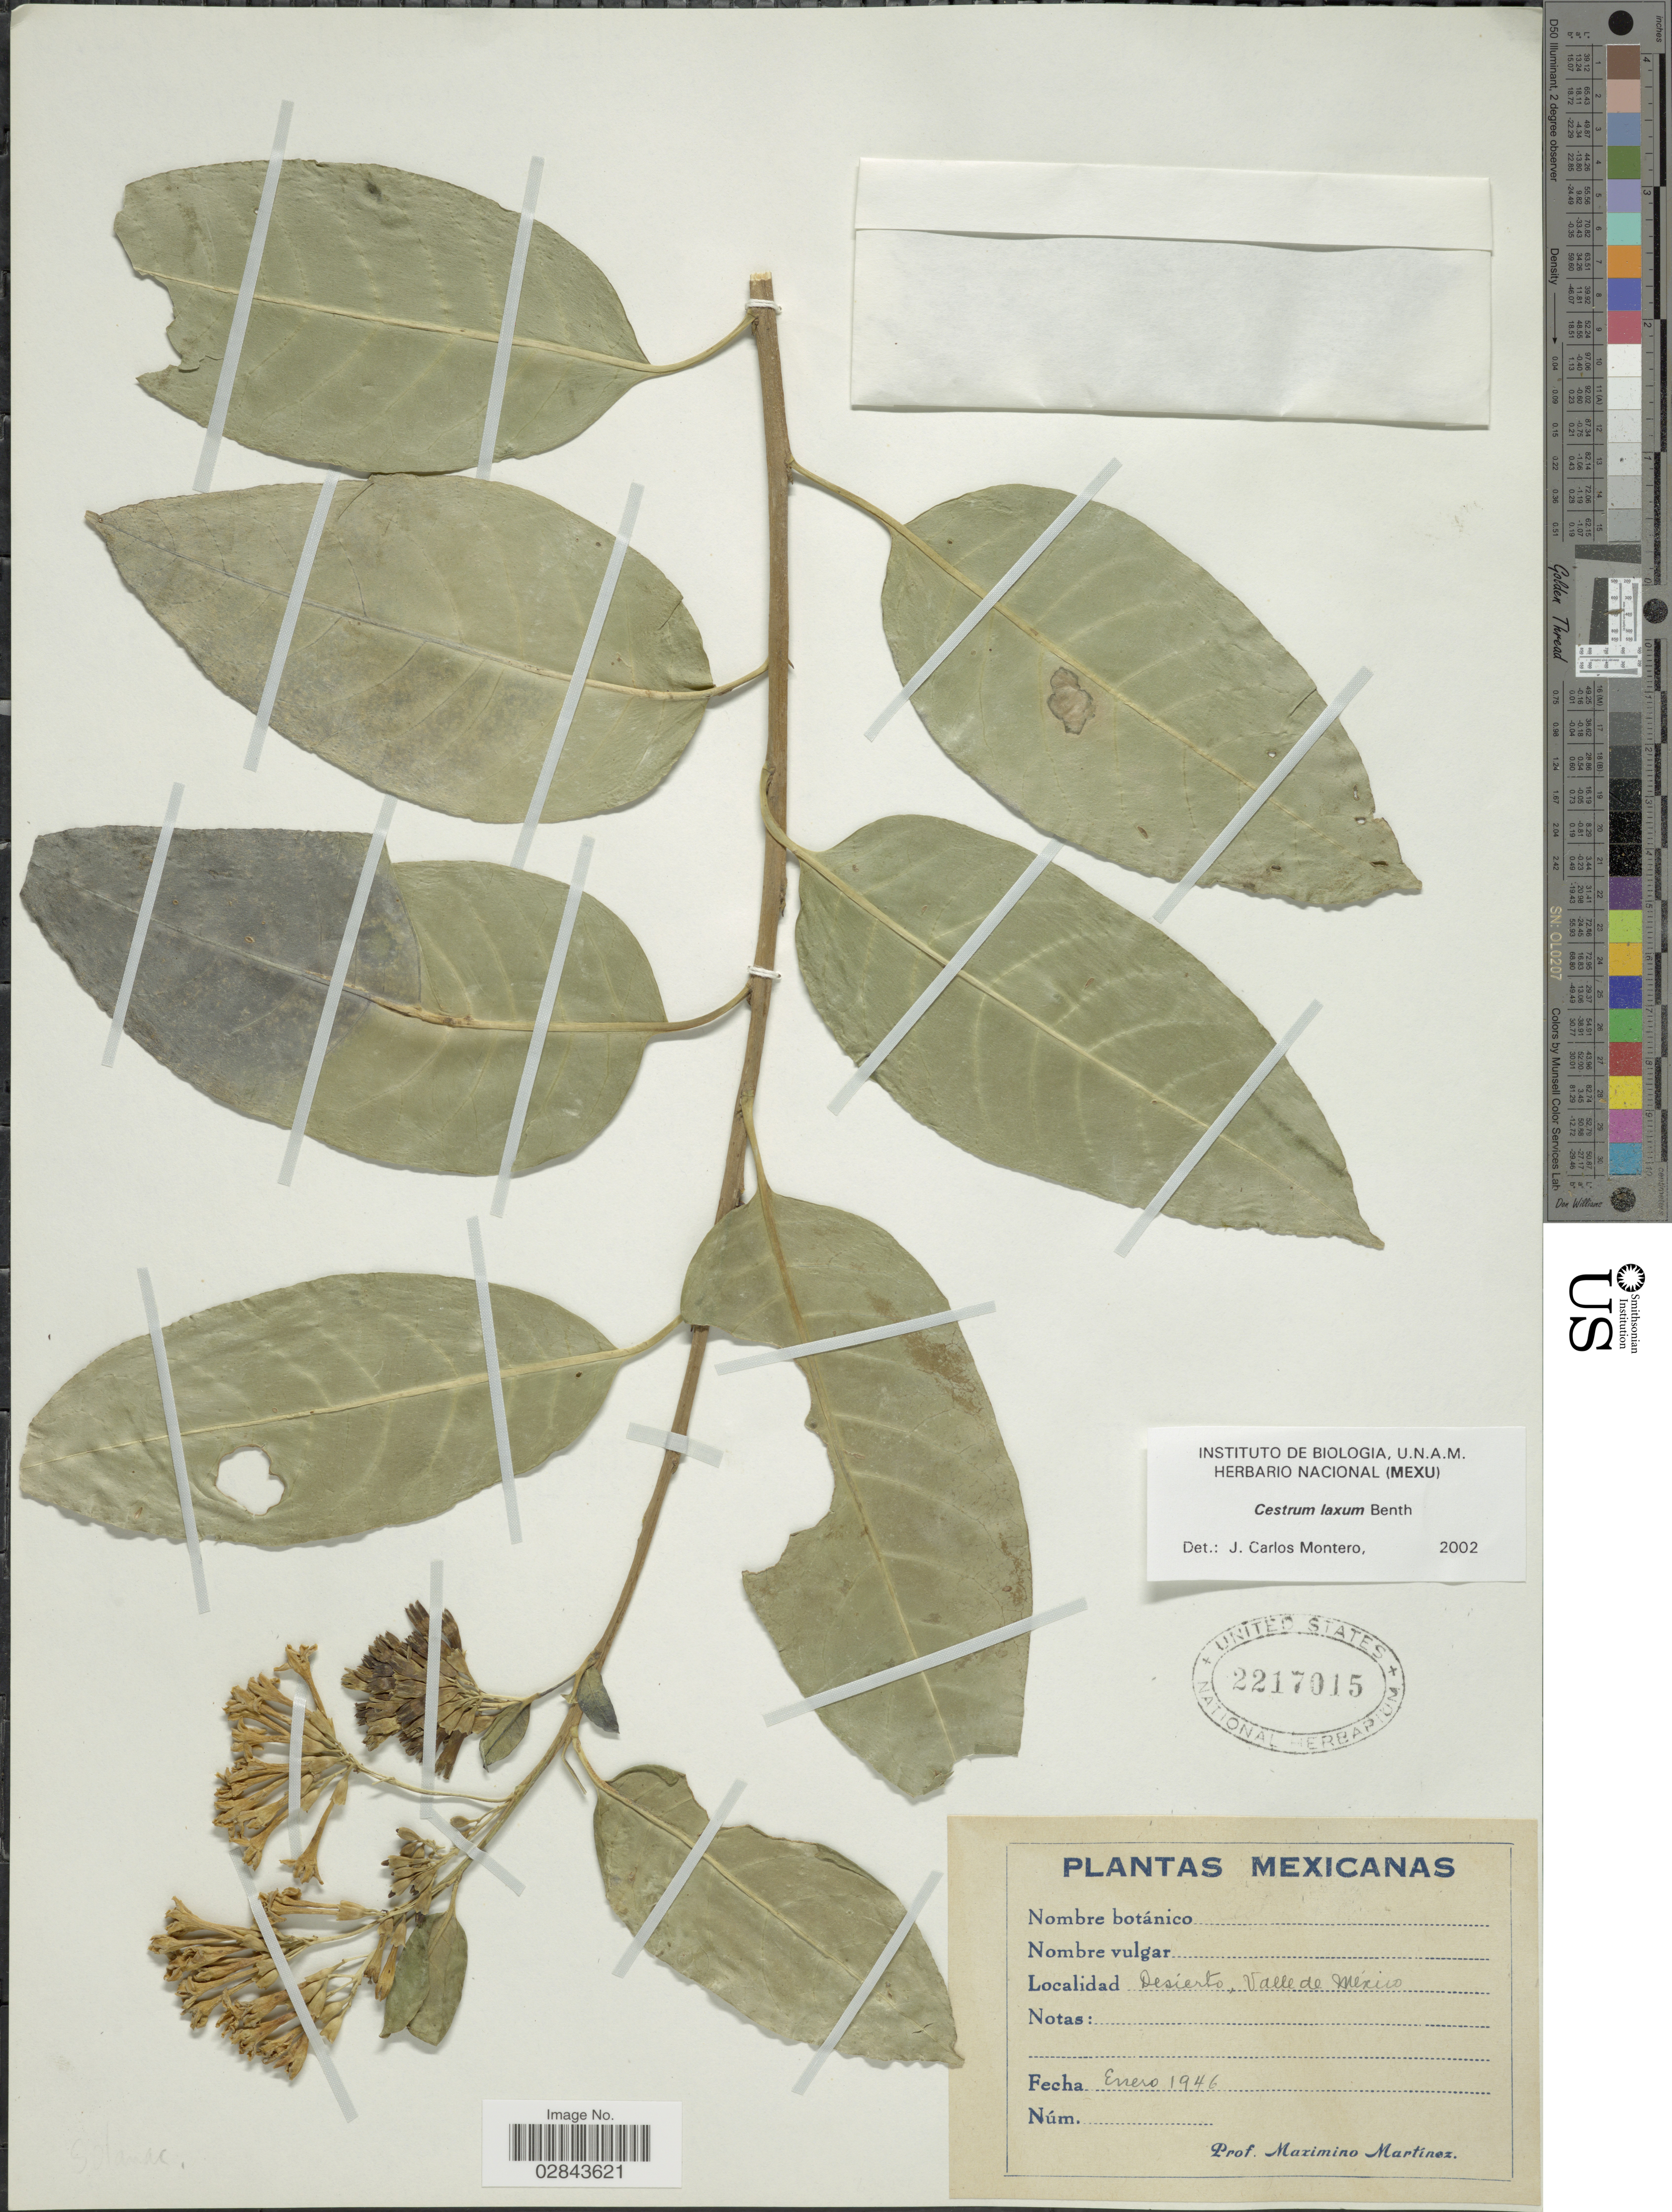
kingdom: Plantae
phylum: Tracheophyta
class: Magnoliopsida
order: Solanales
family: Solanaceae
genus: Cestrum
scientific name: Cestrum laxum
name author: Benth.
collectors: M. Martinez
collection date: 1946-01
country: Mexico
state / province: México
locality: Desierto, Vallee de México.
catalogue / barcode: US 2217015